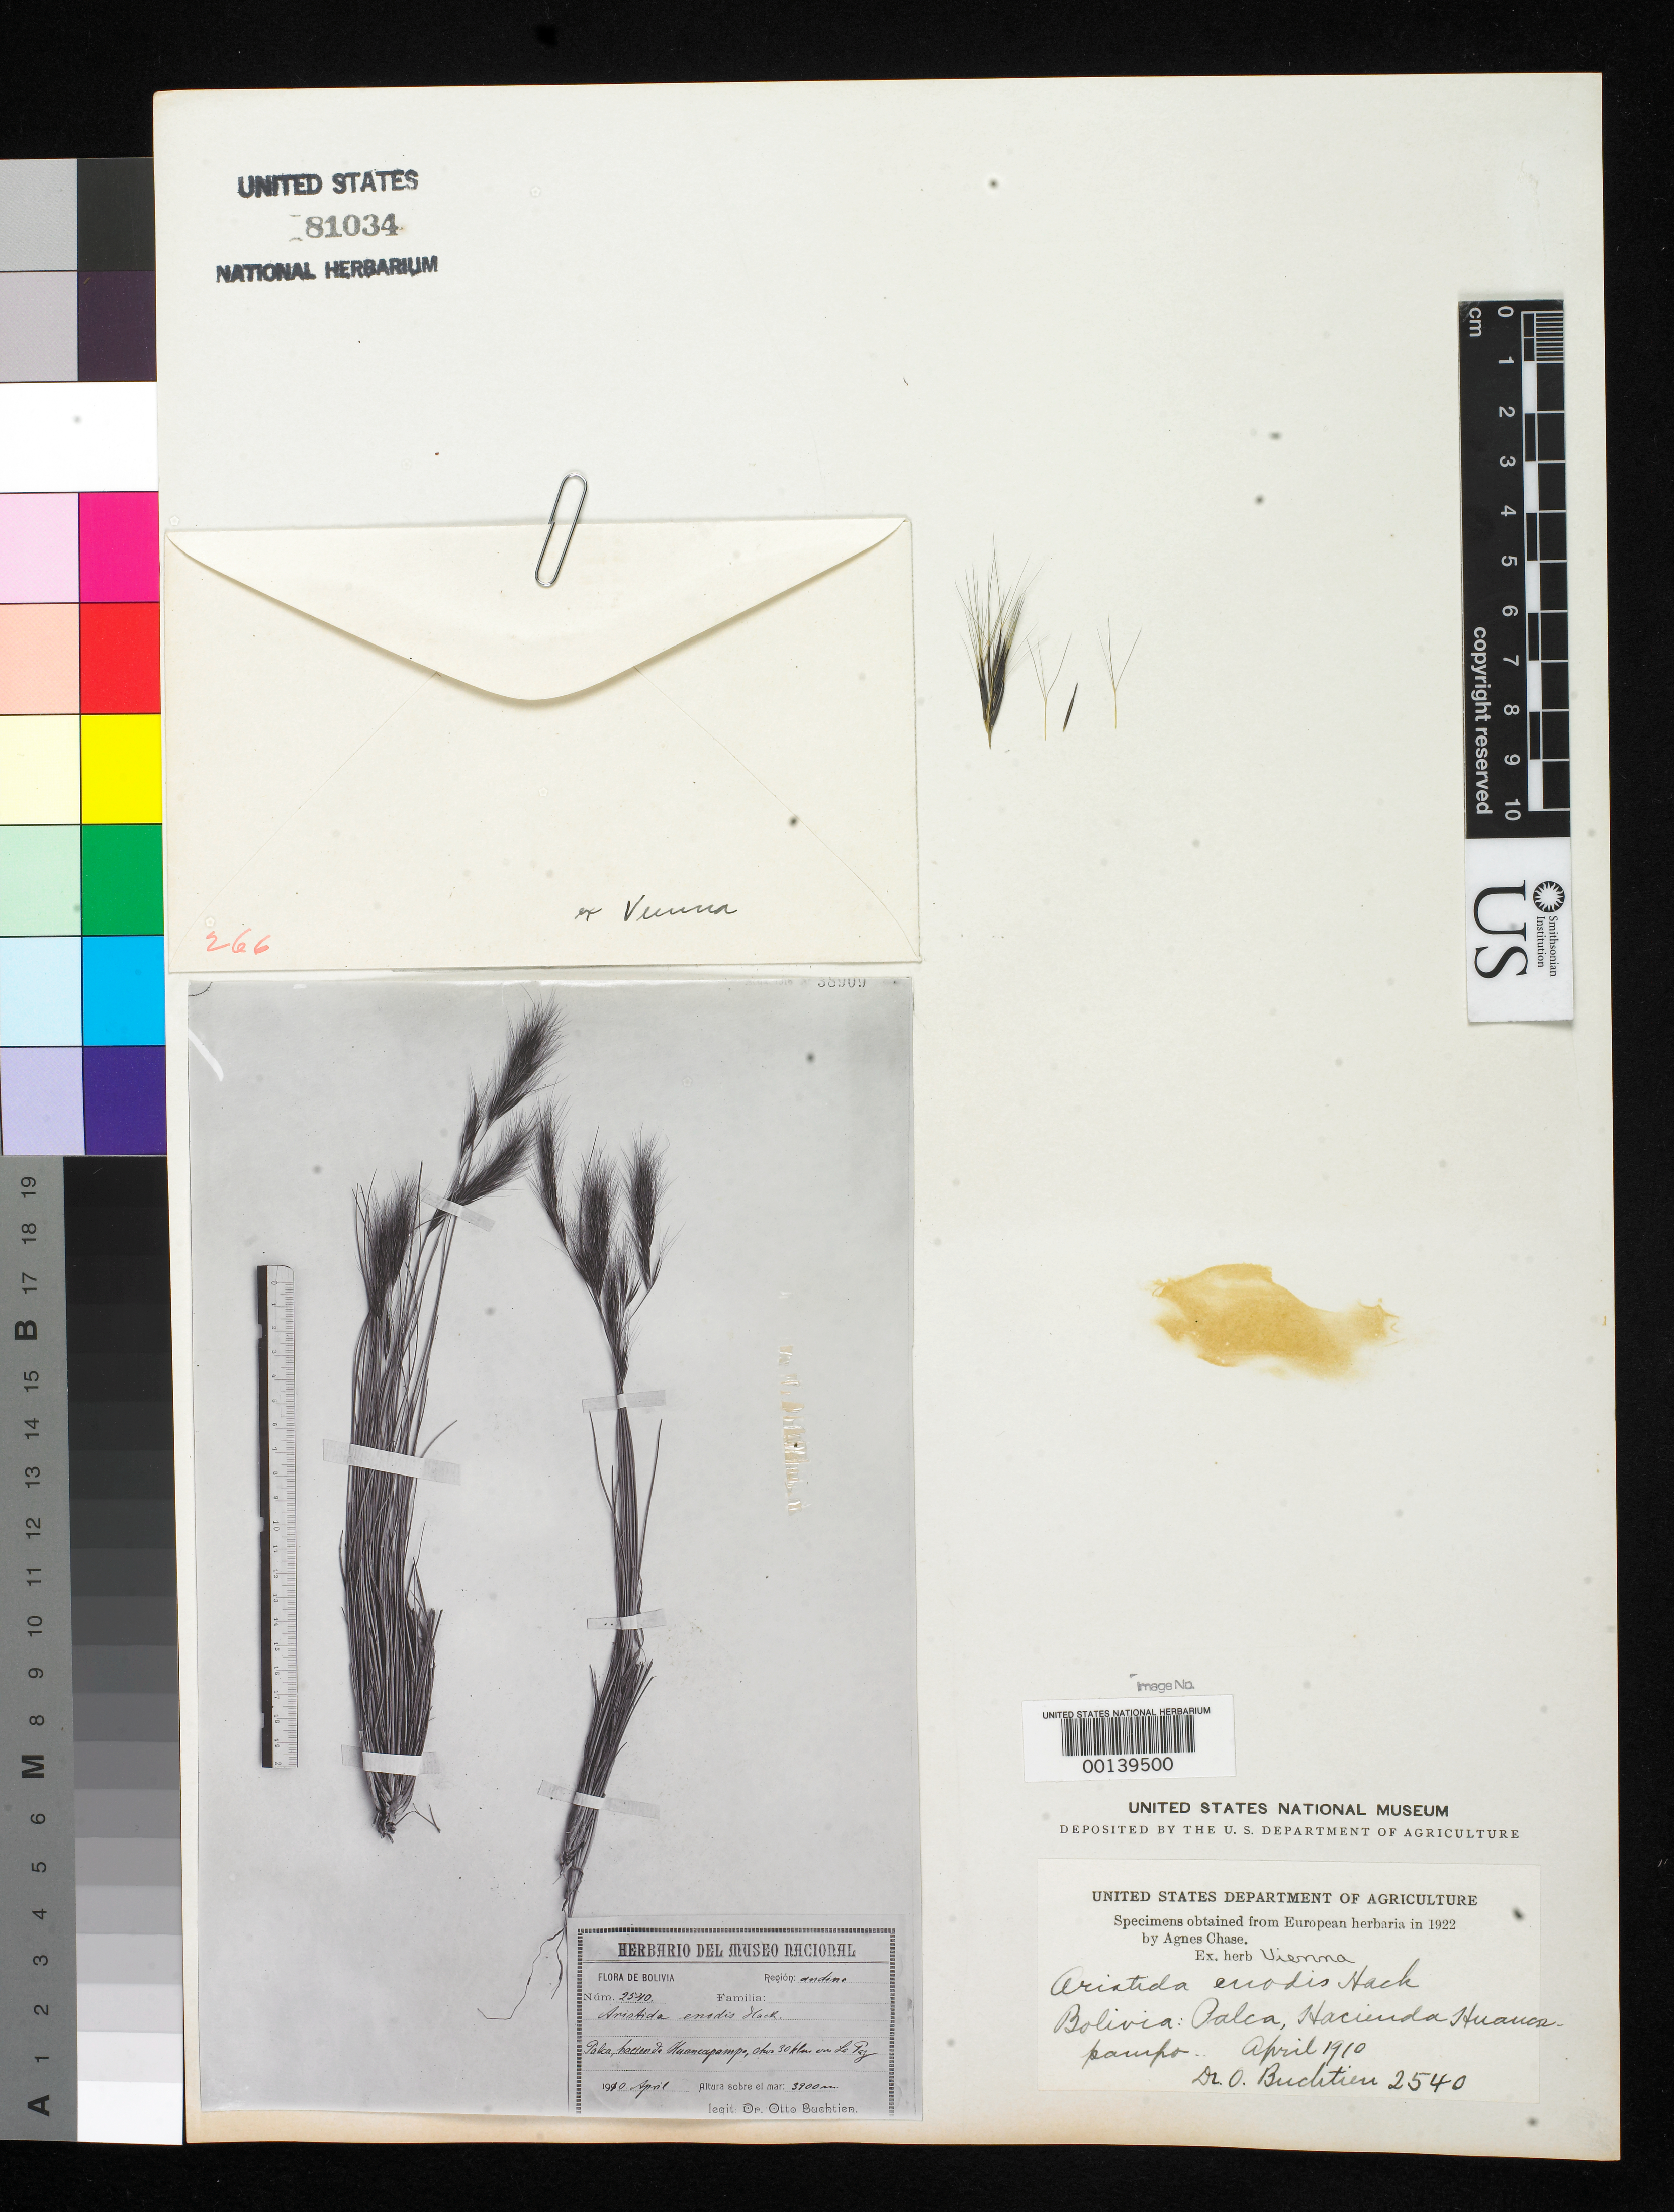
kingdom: Plantae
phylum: Tracheophyta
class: Liliopsida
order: Poales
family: Poaceae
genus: Aristida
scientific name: Aristida enodis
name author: Hack.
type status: Isotype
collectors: O. Buchtien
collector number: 2540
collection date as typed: Apr 1910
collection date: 1910-04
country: Bolivia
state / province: La Paz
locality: Palca, Hacienda Huancapampo.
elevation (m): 3900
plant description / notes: Photograph and fragmentary material of type specimen ex herb. Vienna.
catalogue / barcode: US 81034